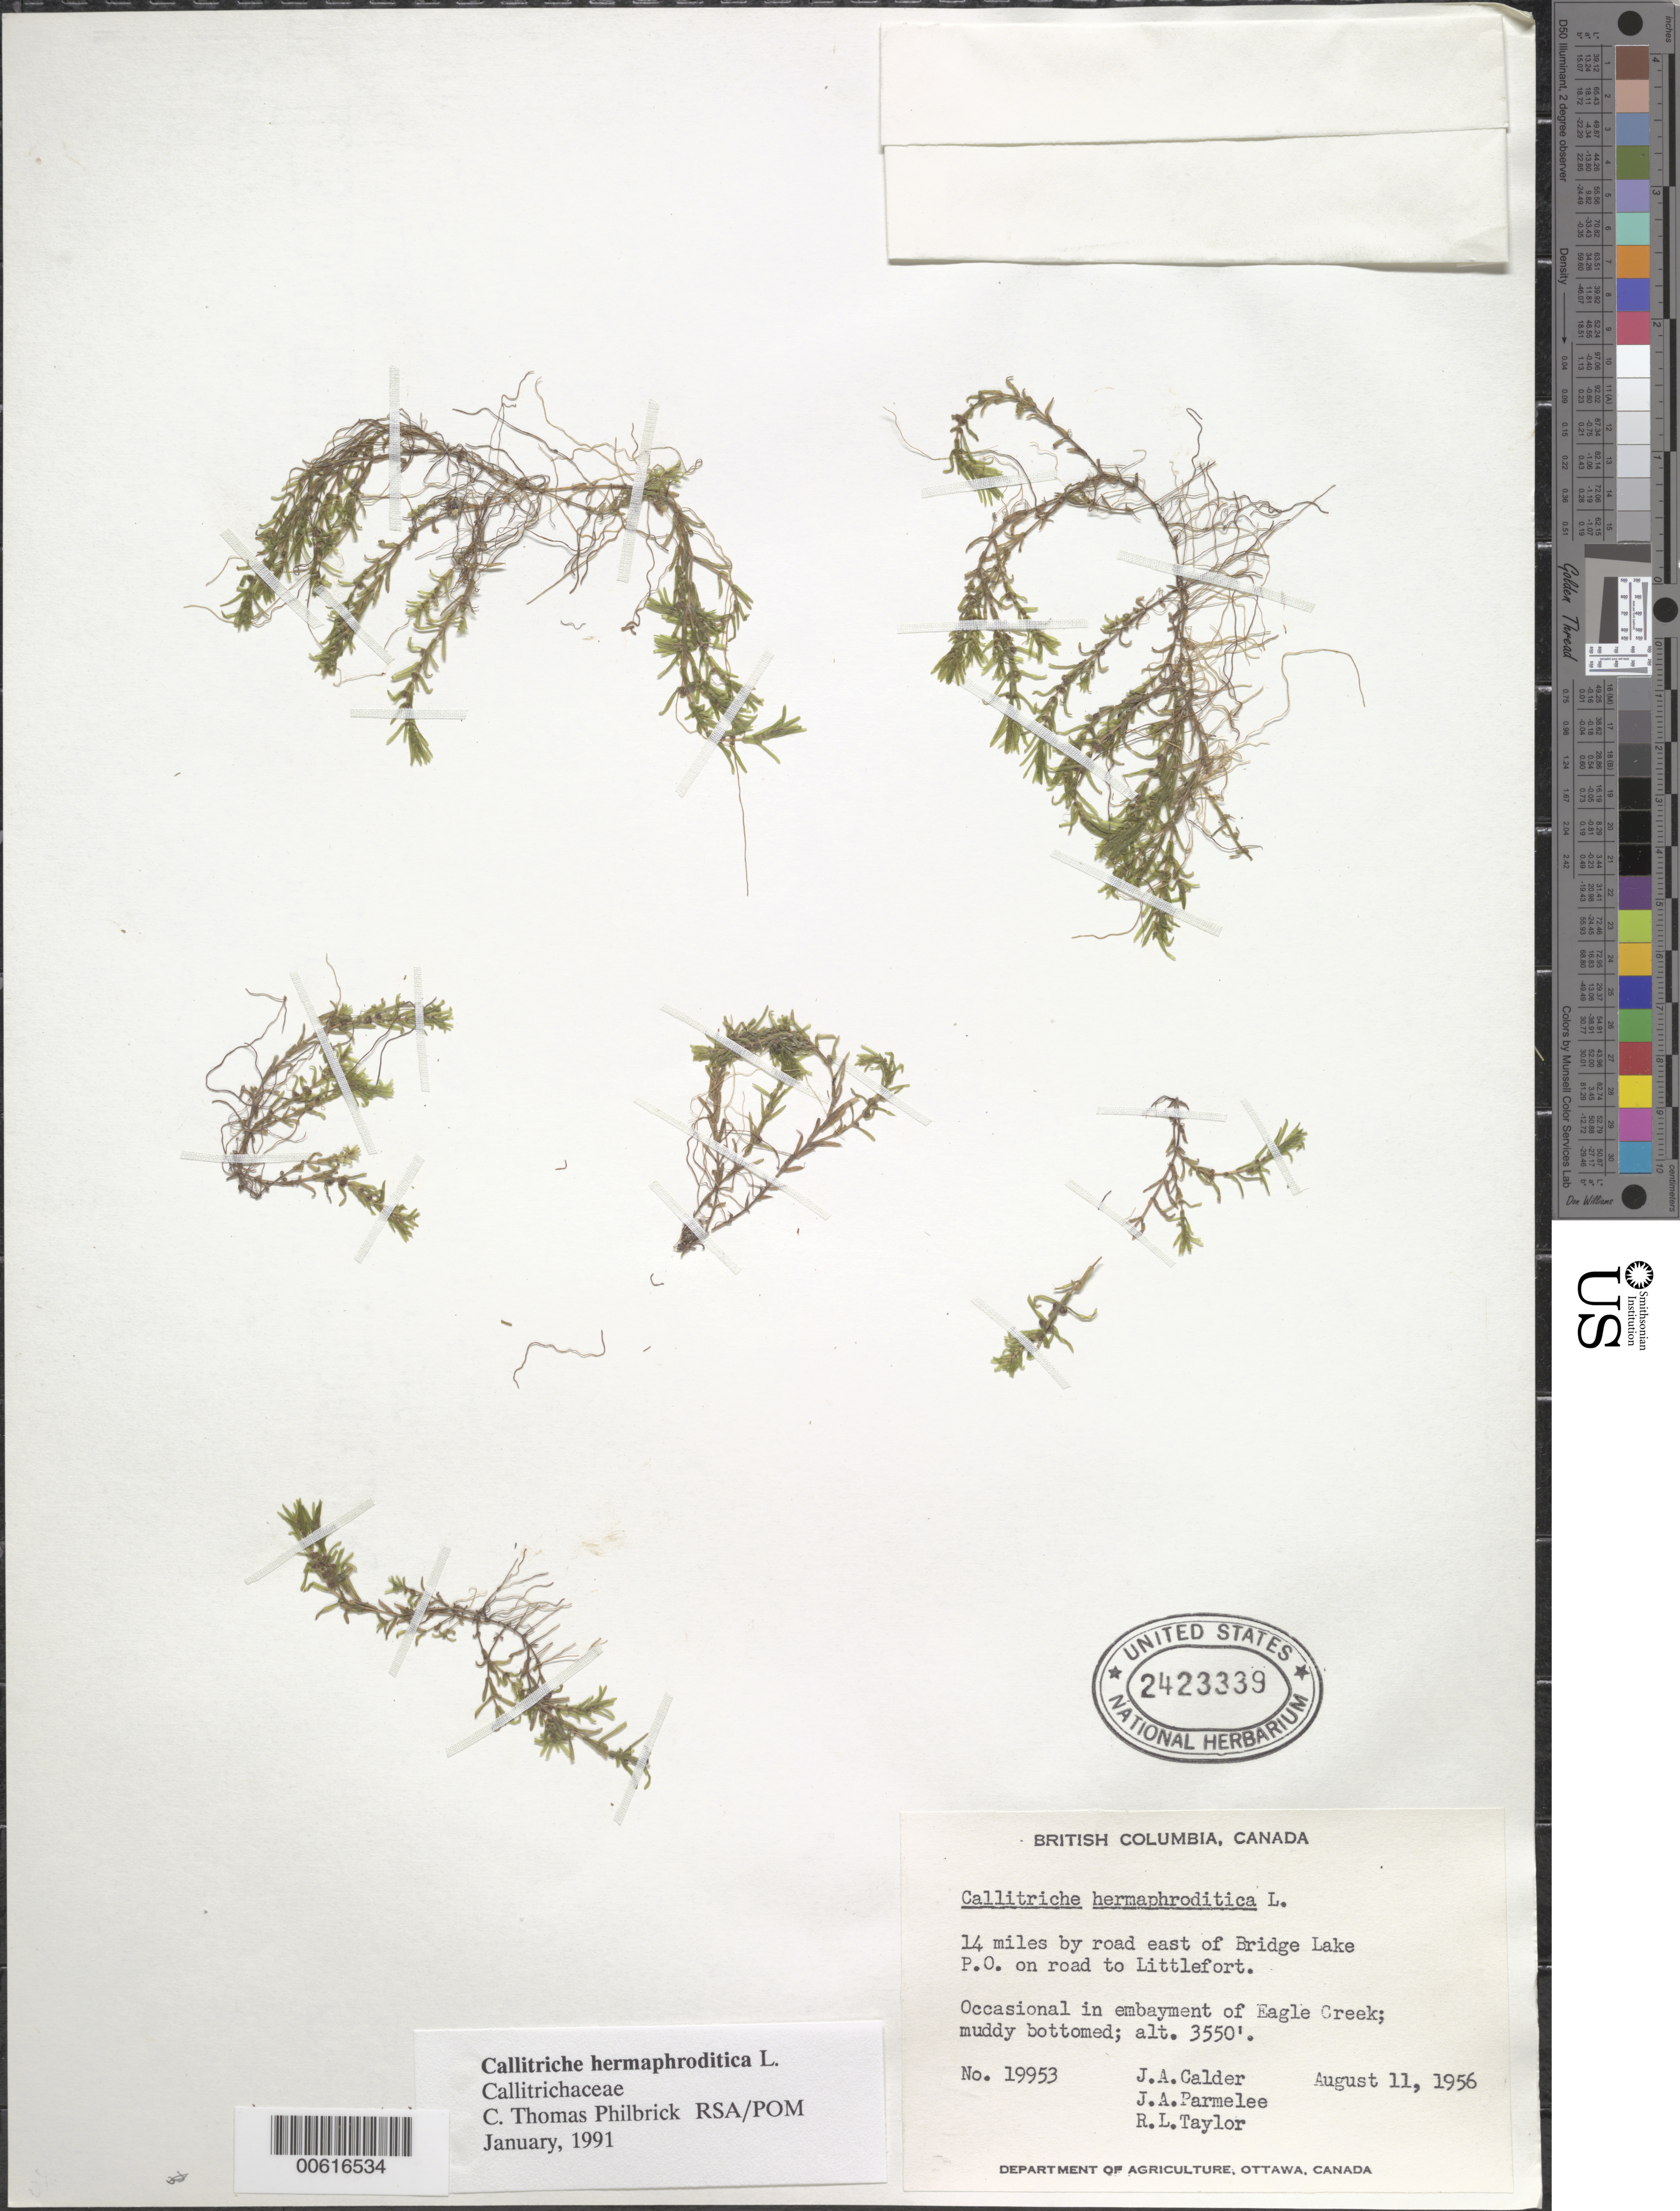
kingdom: Plantae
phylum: Tracheophyta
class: Magnoliopsida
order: Lamiales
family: Plantaginaceae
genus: Callitriche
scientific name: Callitriche hermaphroditica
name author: L.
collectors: J. A. Calder, J. A. Parmelee & R. L. Taylor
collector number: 19953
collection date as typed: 11 Aug 1956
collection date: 1956-08-11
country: Canada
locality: E of Bridge Lake to Littlefort, Eagle Creek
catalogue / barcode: US 2423339